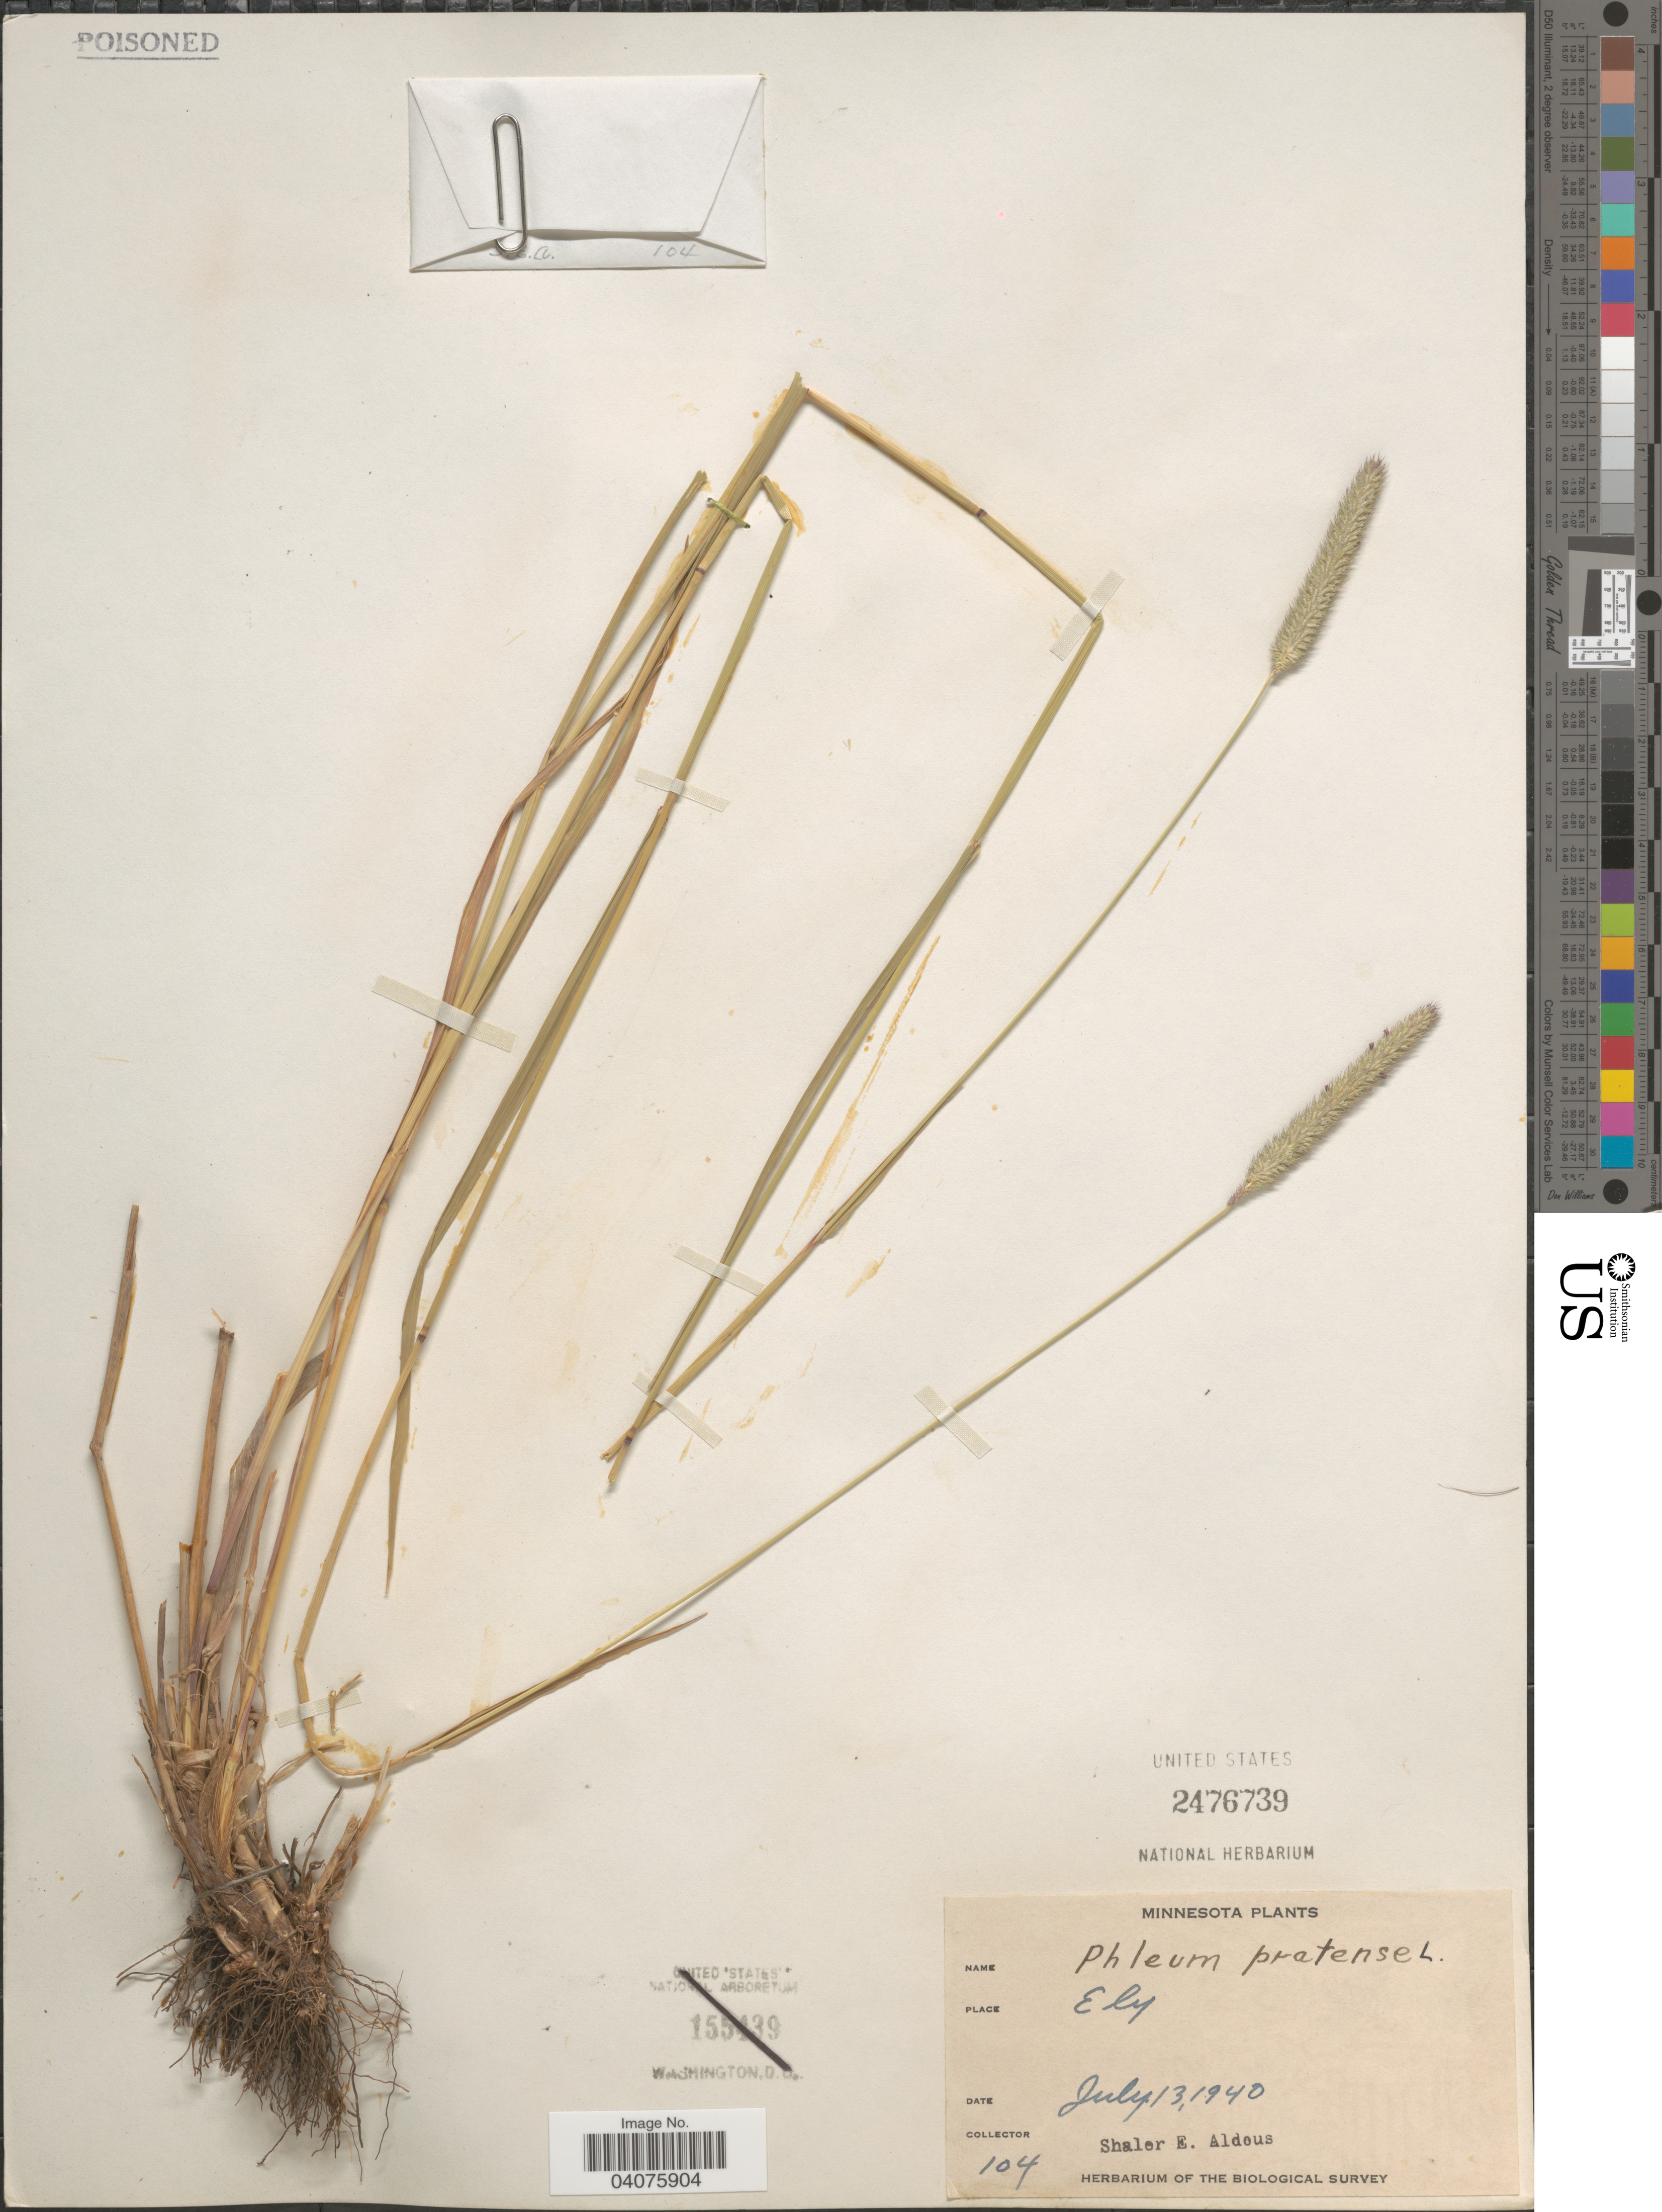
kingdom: Plantae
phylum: Tracheophyta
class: Liliopsida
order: Poales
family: Poaceae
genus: Phleum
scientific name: Phleum pratense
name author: L.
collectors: S. Aldous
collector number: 104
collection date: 1940-07-13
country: United States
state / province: Minnesota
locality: Ely. Herbarium of the Biological Survey.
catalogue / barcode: US 2476739